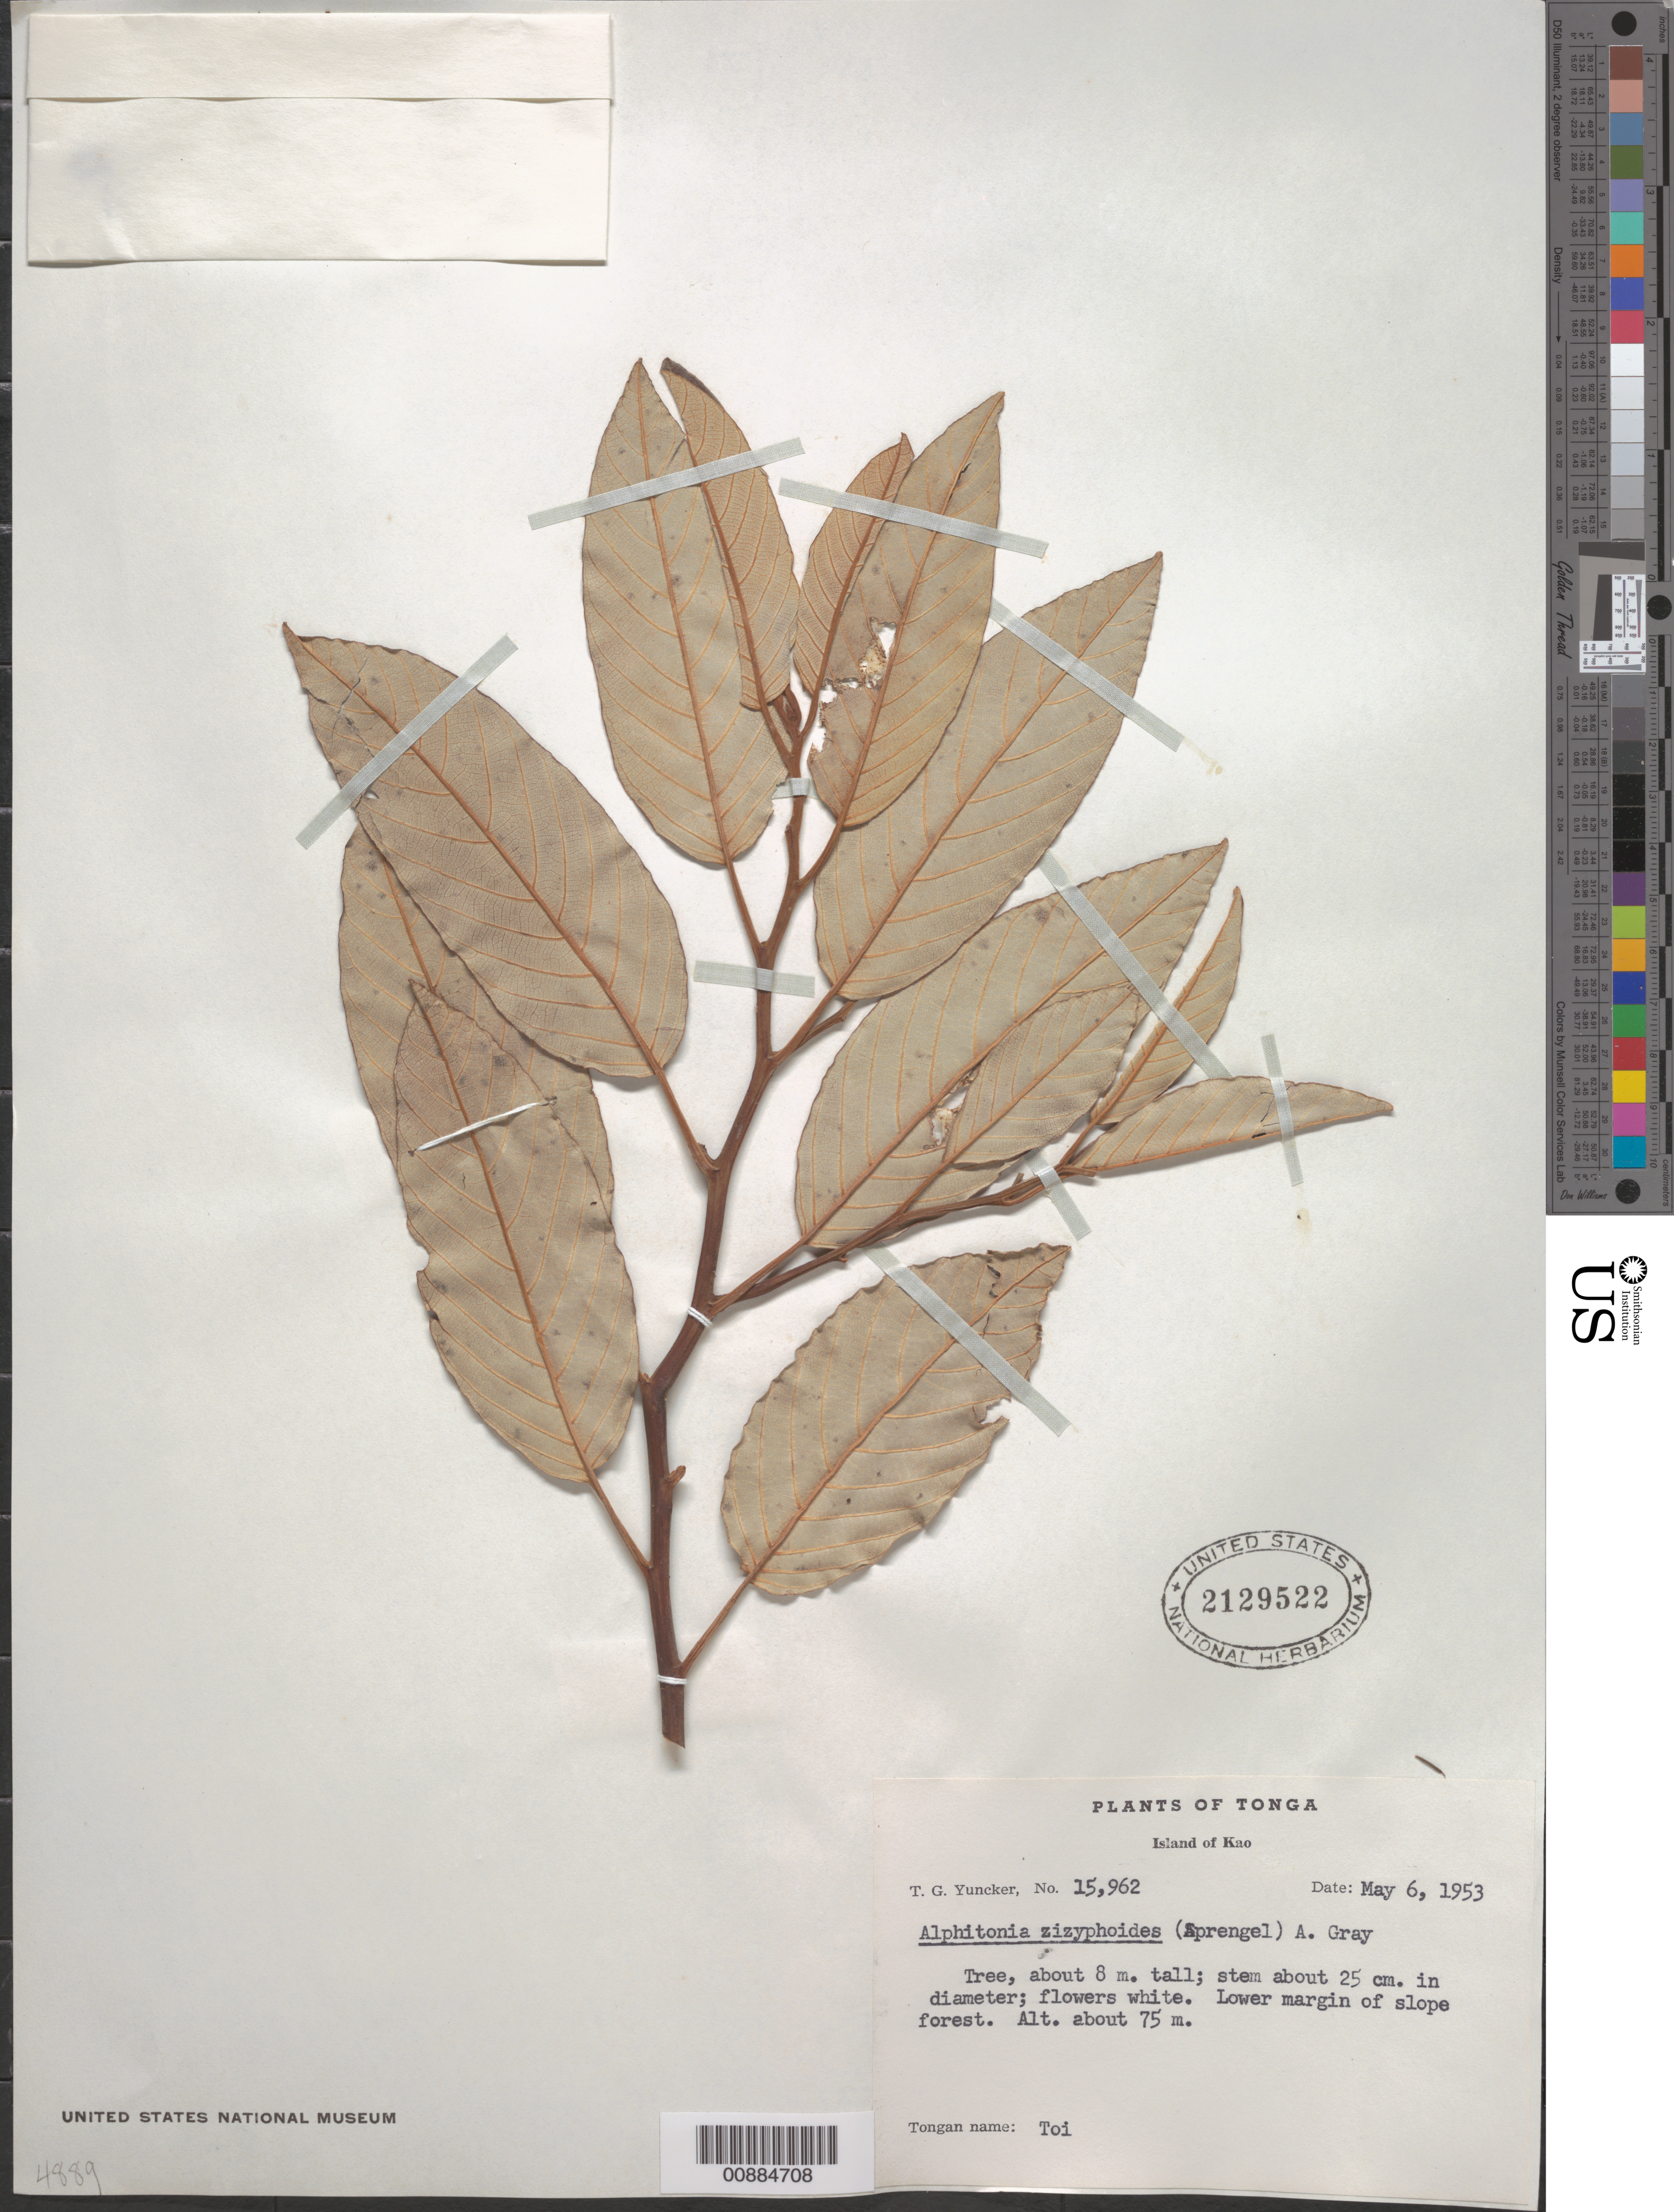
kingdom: Plantae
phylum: Tracheophyta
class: Magnoliopsida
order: Rosales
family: Rhamnaceae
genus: Alphitonia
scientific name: Alphitonia zizyphoides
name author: (Sol. ex Spreng.) A. Gray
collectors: T. G. Yuncker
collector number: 15962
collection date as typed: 06 May 1953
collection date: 1953-05-06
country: Tonga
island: Kao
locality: Lower margin of slope forest.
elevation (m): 75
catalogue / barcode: US 2129522